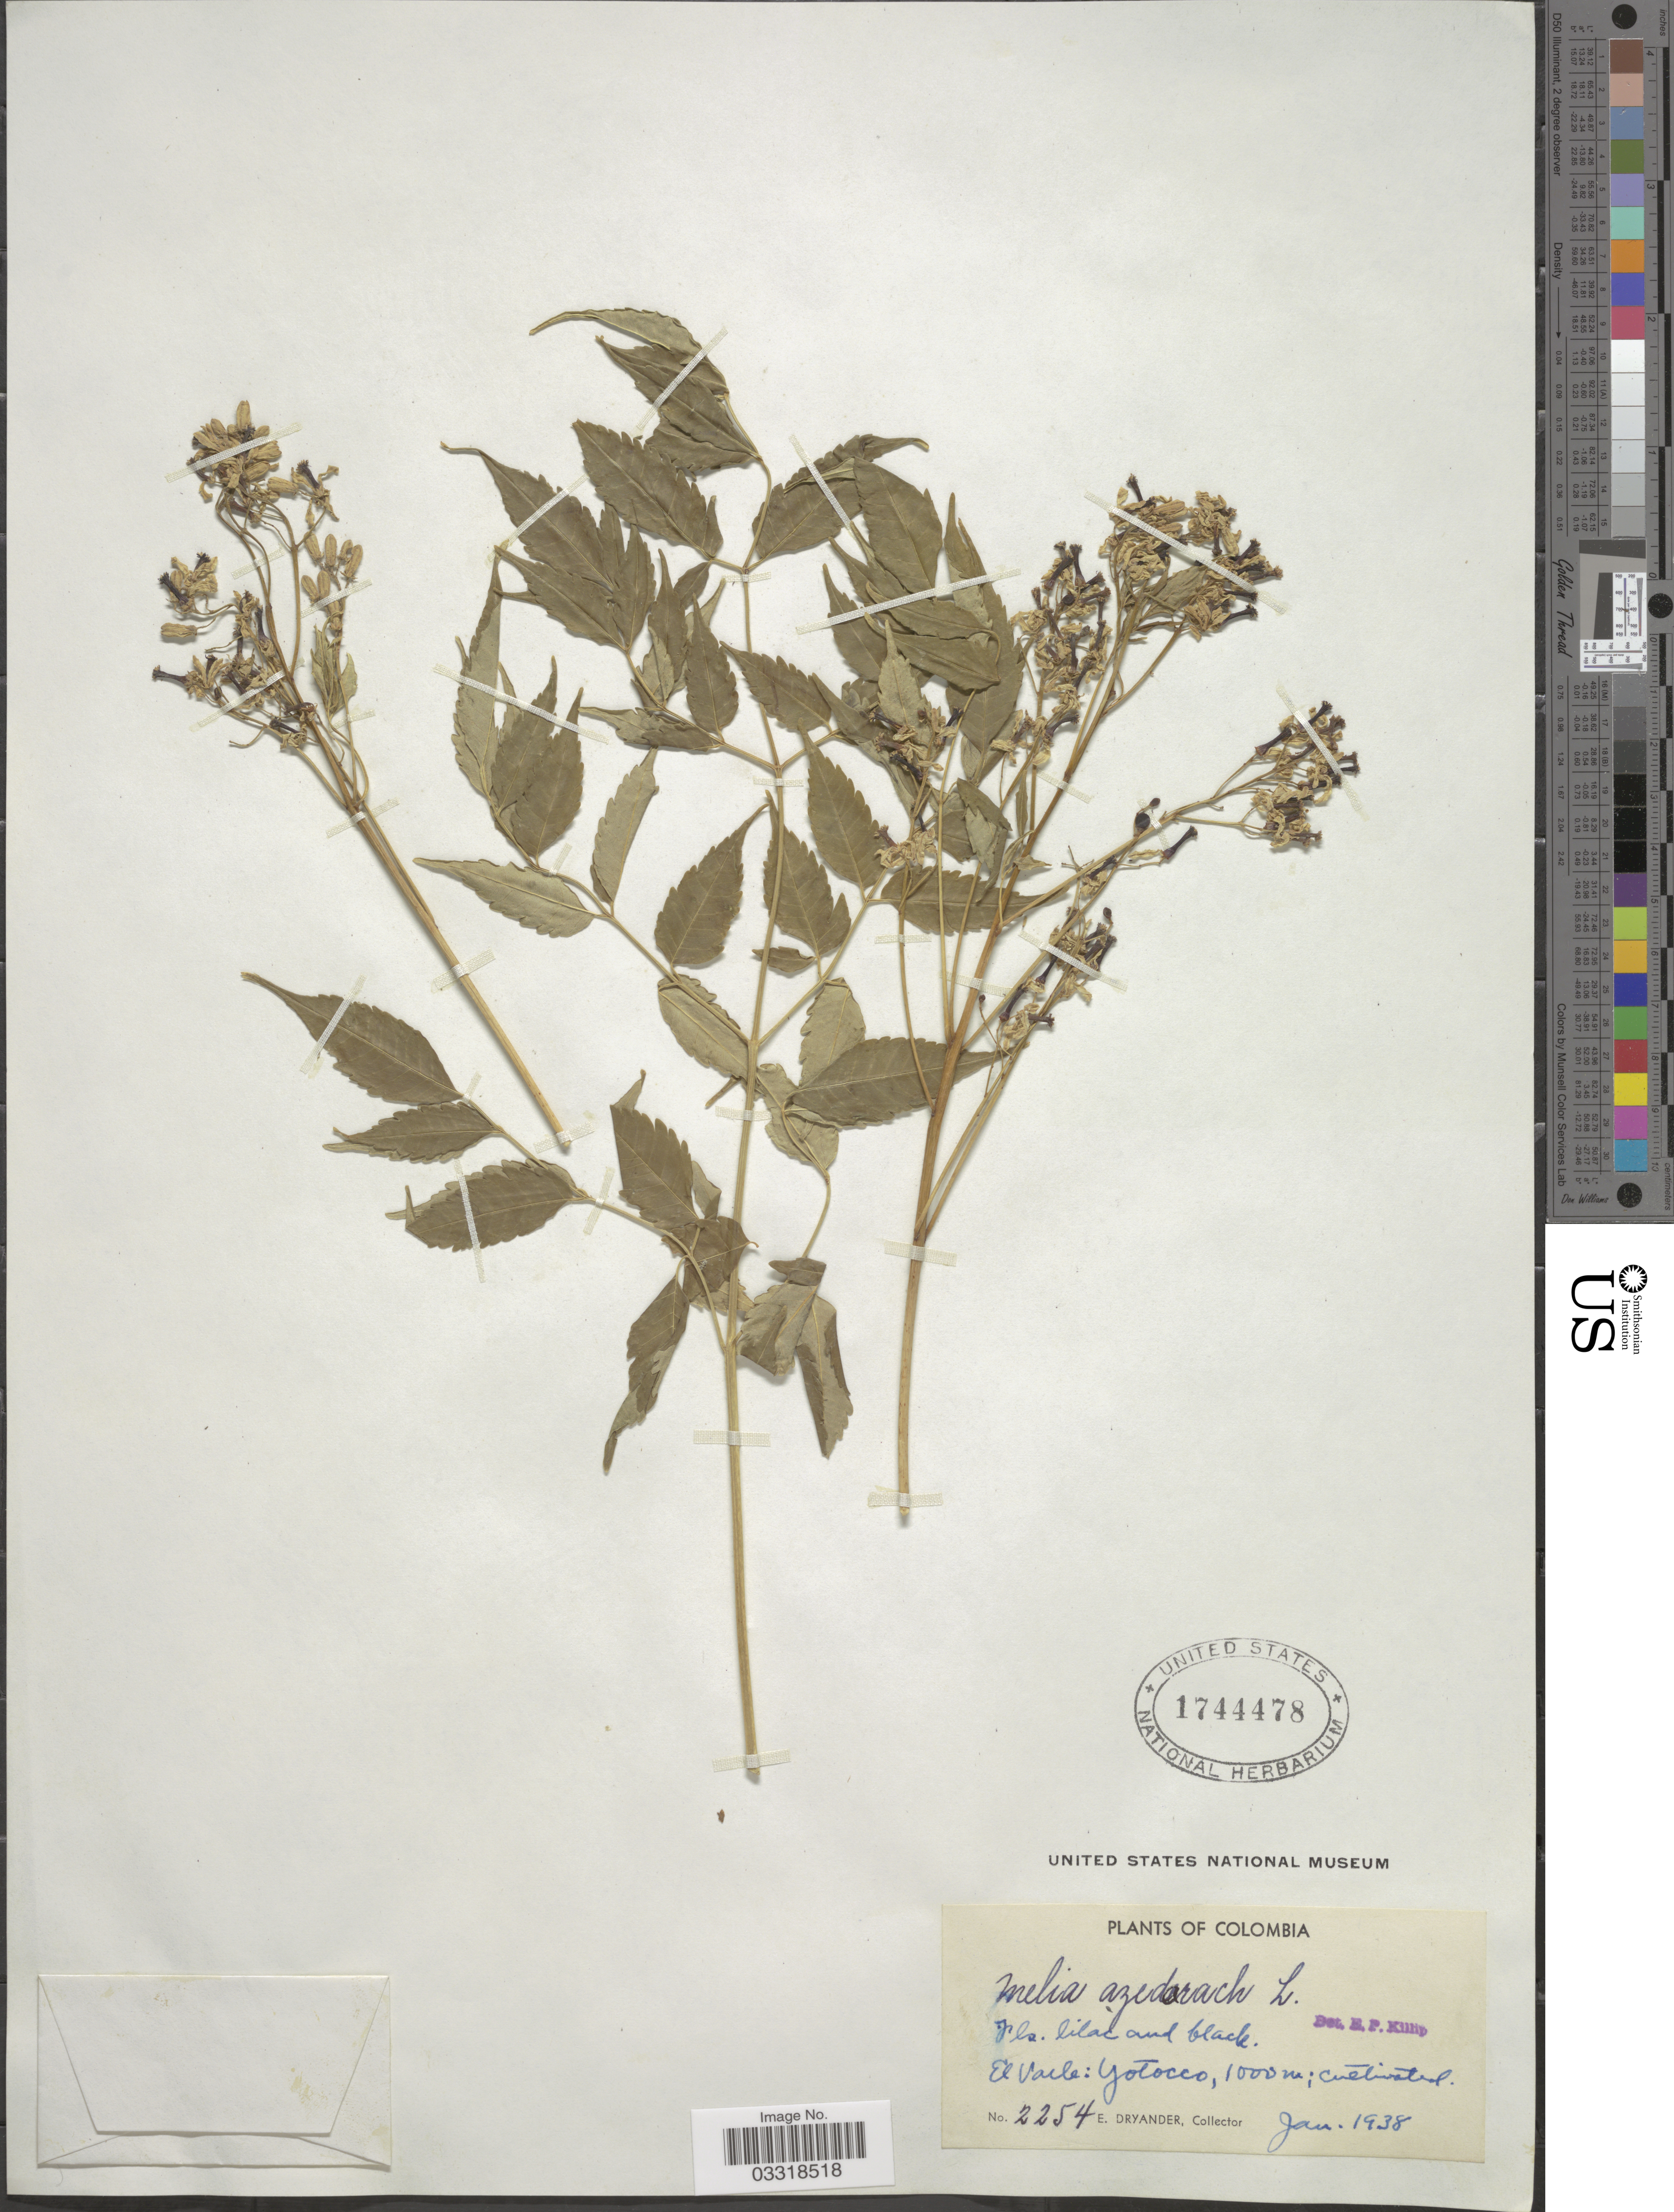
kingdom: Plantae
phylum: Tracheophyta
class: Magnoliopsida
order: Sapindales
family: Meliaceae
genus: Melia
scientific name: Melia azedarach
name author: L.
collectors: E. Dryander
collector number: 2254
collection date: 1938-01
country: Colombia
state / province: Valle del Cauca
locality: El Valle: Yotocco.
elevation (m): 1000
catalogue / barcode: US 1744478